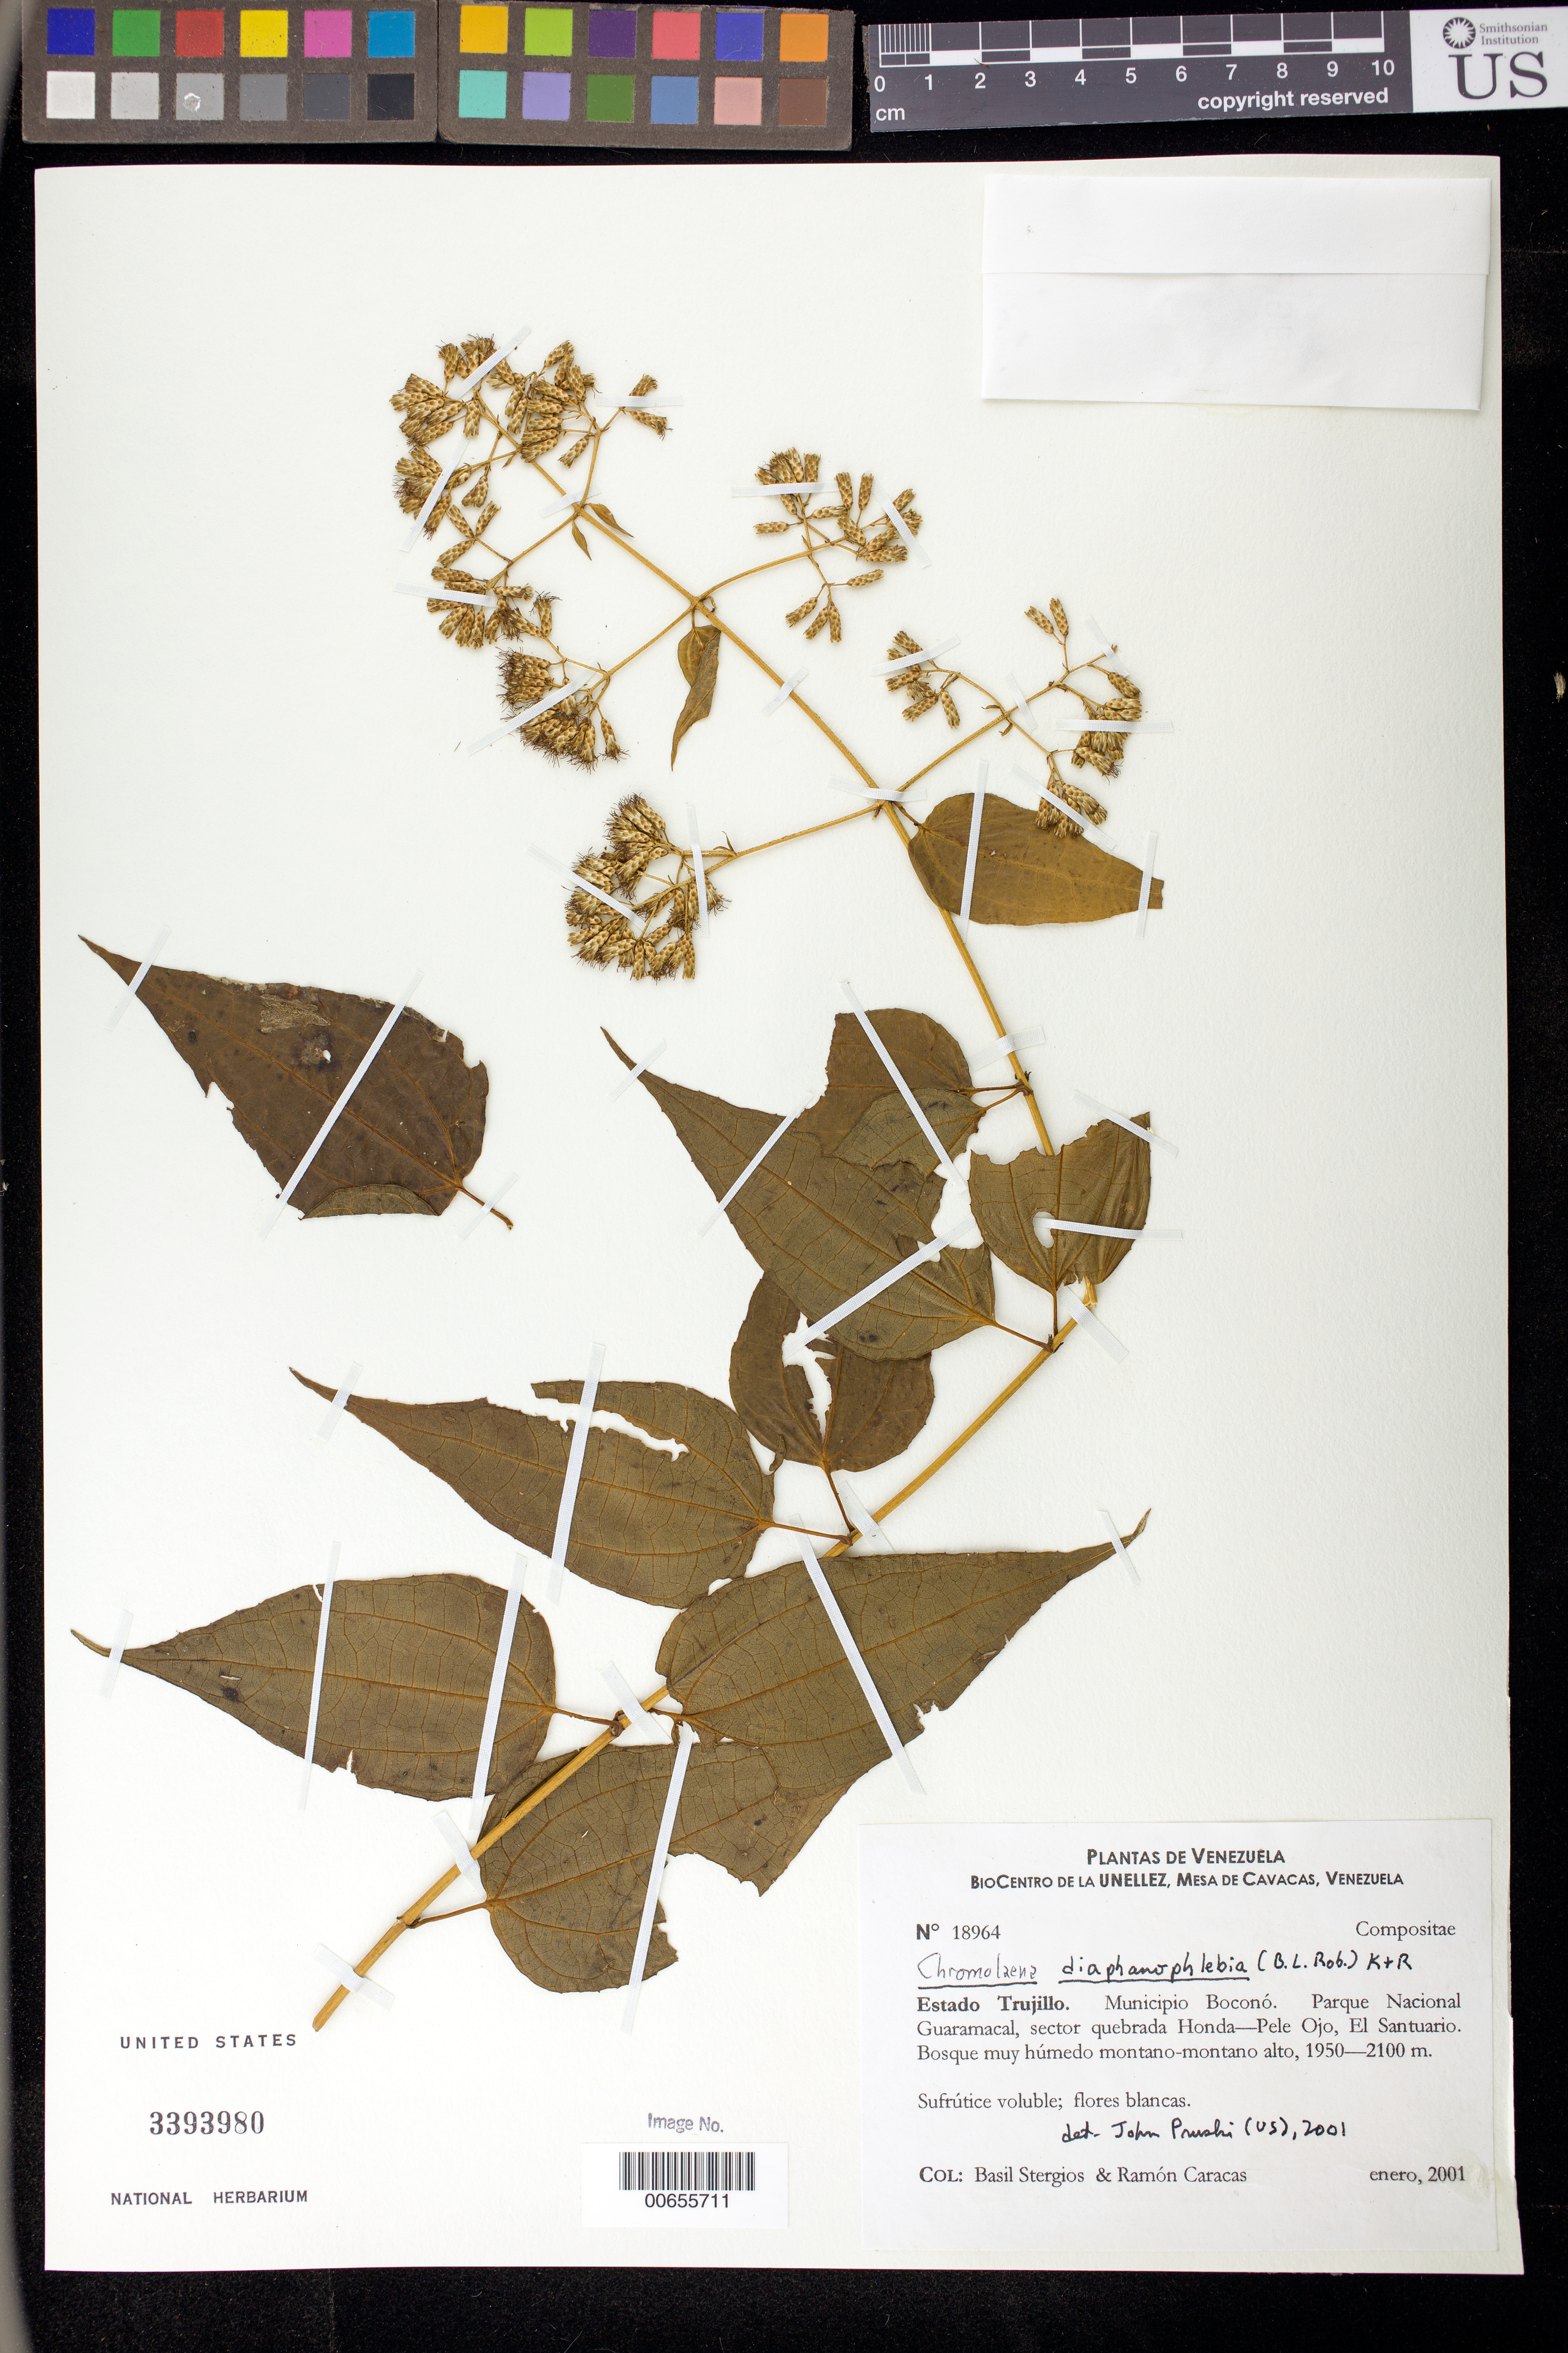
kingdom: Plantae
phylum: Tracheophyta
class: Magnoliopsida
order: Asterales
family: Asteraceae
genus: Chromolaena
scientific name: Chromolaena diaphanophlebia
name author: (B.L. Rob.) R.M. King & H. Rob.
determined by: Pruski, J. F.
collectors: B. G. Stergios & R. Caracas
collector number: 18964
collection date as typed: Jan 2001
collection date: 2001-01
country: Venezuela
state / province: Trujillo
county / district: Boconó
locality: Parque Nacional Guaramacal, sector quebrada Honda-Pele Ojo, El Santuario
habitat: Bosque muy húmedo montano-montano alto.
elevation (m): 1950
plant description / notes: MY, PORT, TEX, US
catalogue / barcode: US 3393980